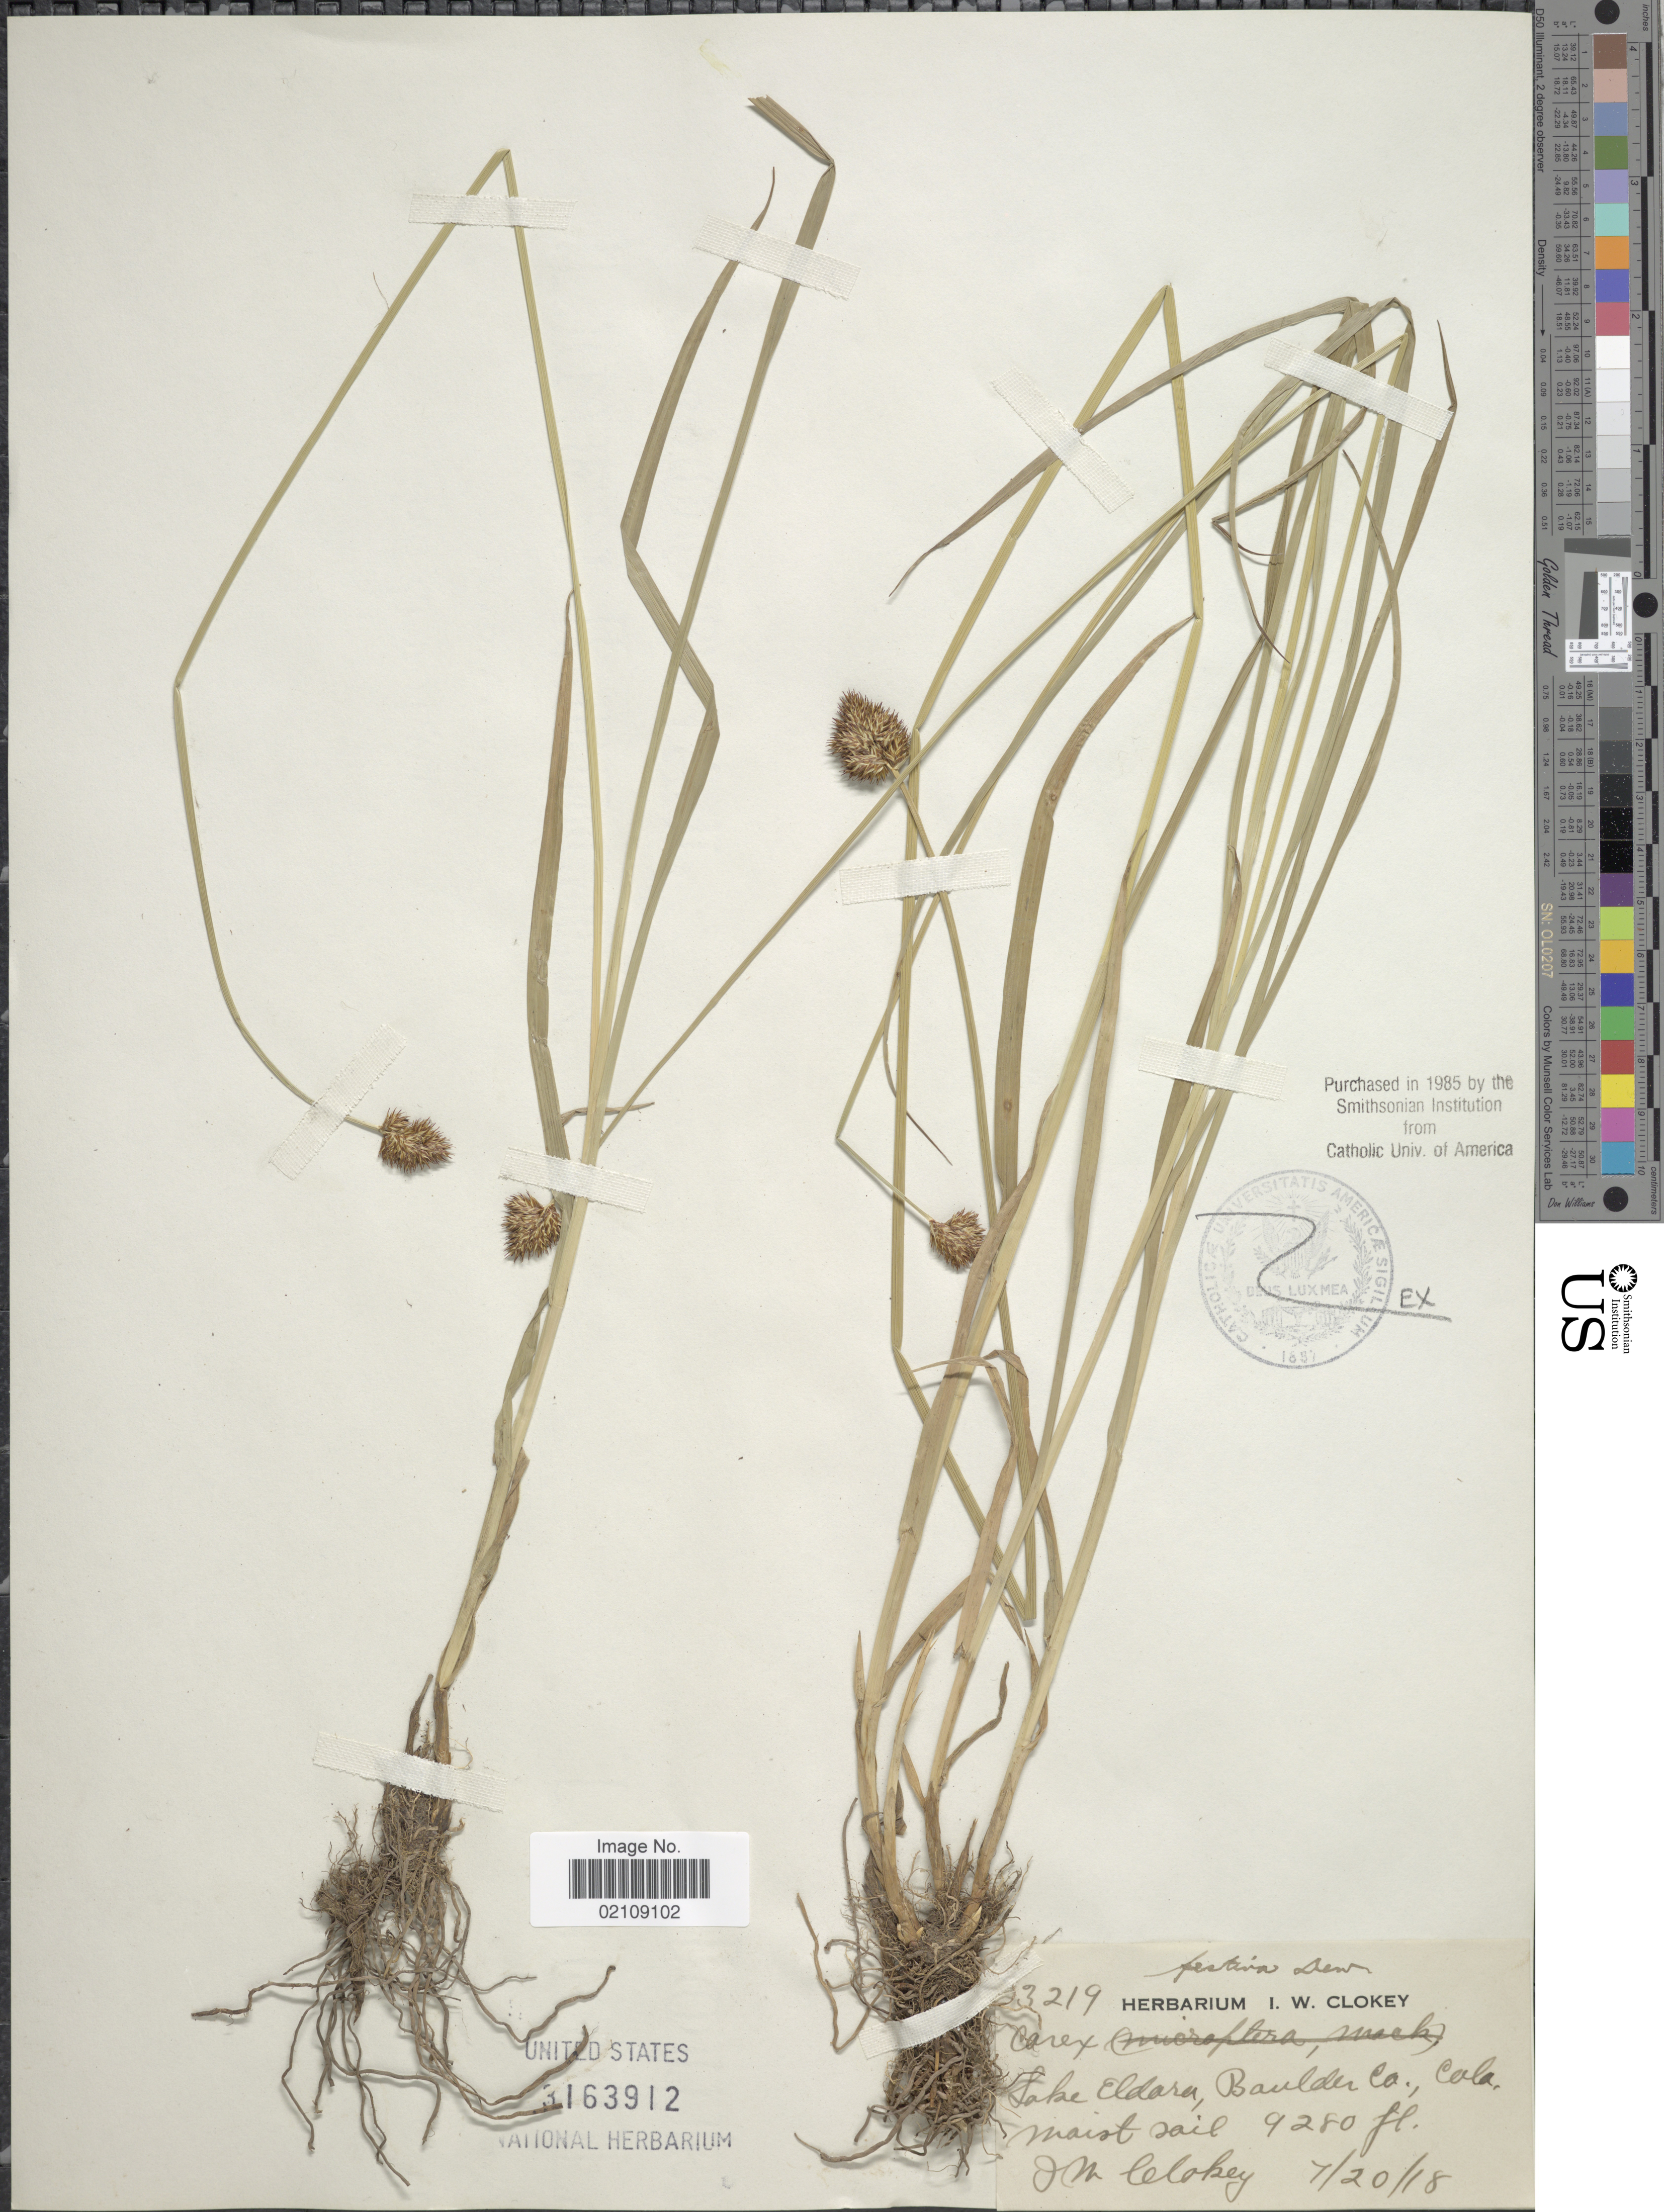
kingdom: Plantae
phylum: Tracheophyta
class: Liliopsida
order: Poales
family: Cyperaceae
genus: Carex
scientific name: Carex microptera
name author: Mack.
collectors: I. W. Clokey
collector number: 3219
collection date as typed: Transcribed d/m/y: 20/7/18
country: United States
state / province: Colorado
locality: Lake Eldara, Boulder Co.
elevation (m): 2829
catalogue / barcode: US 3163912